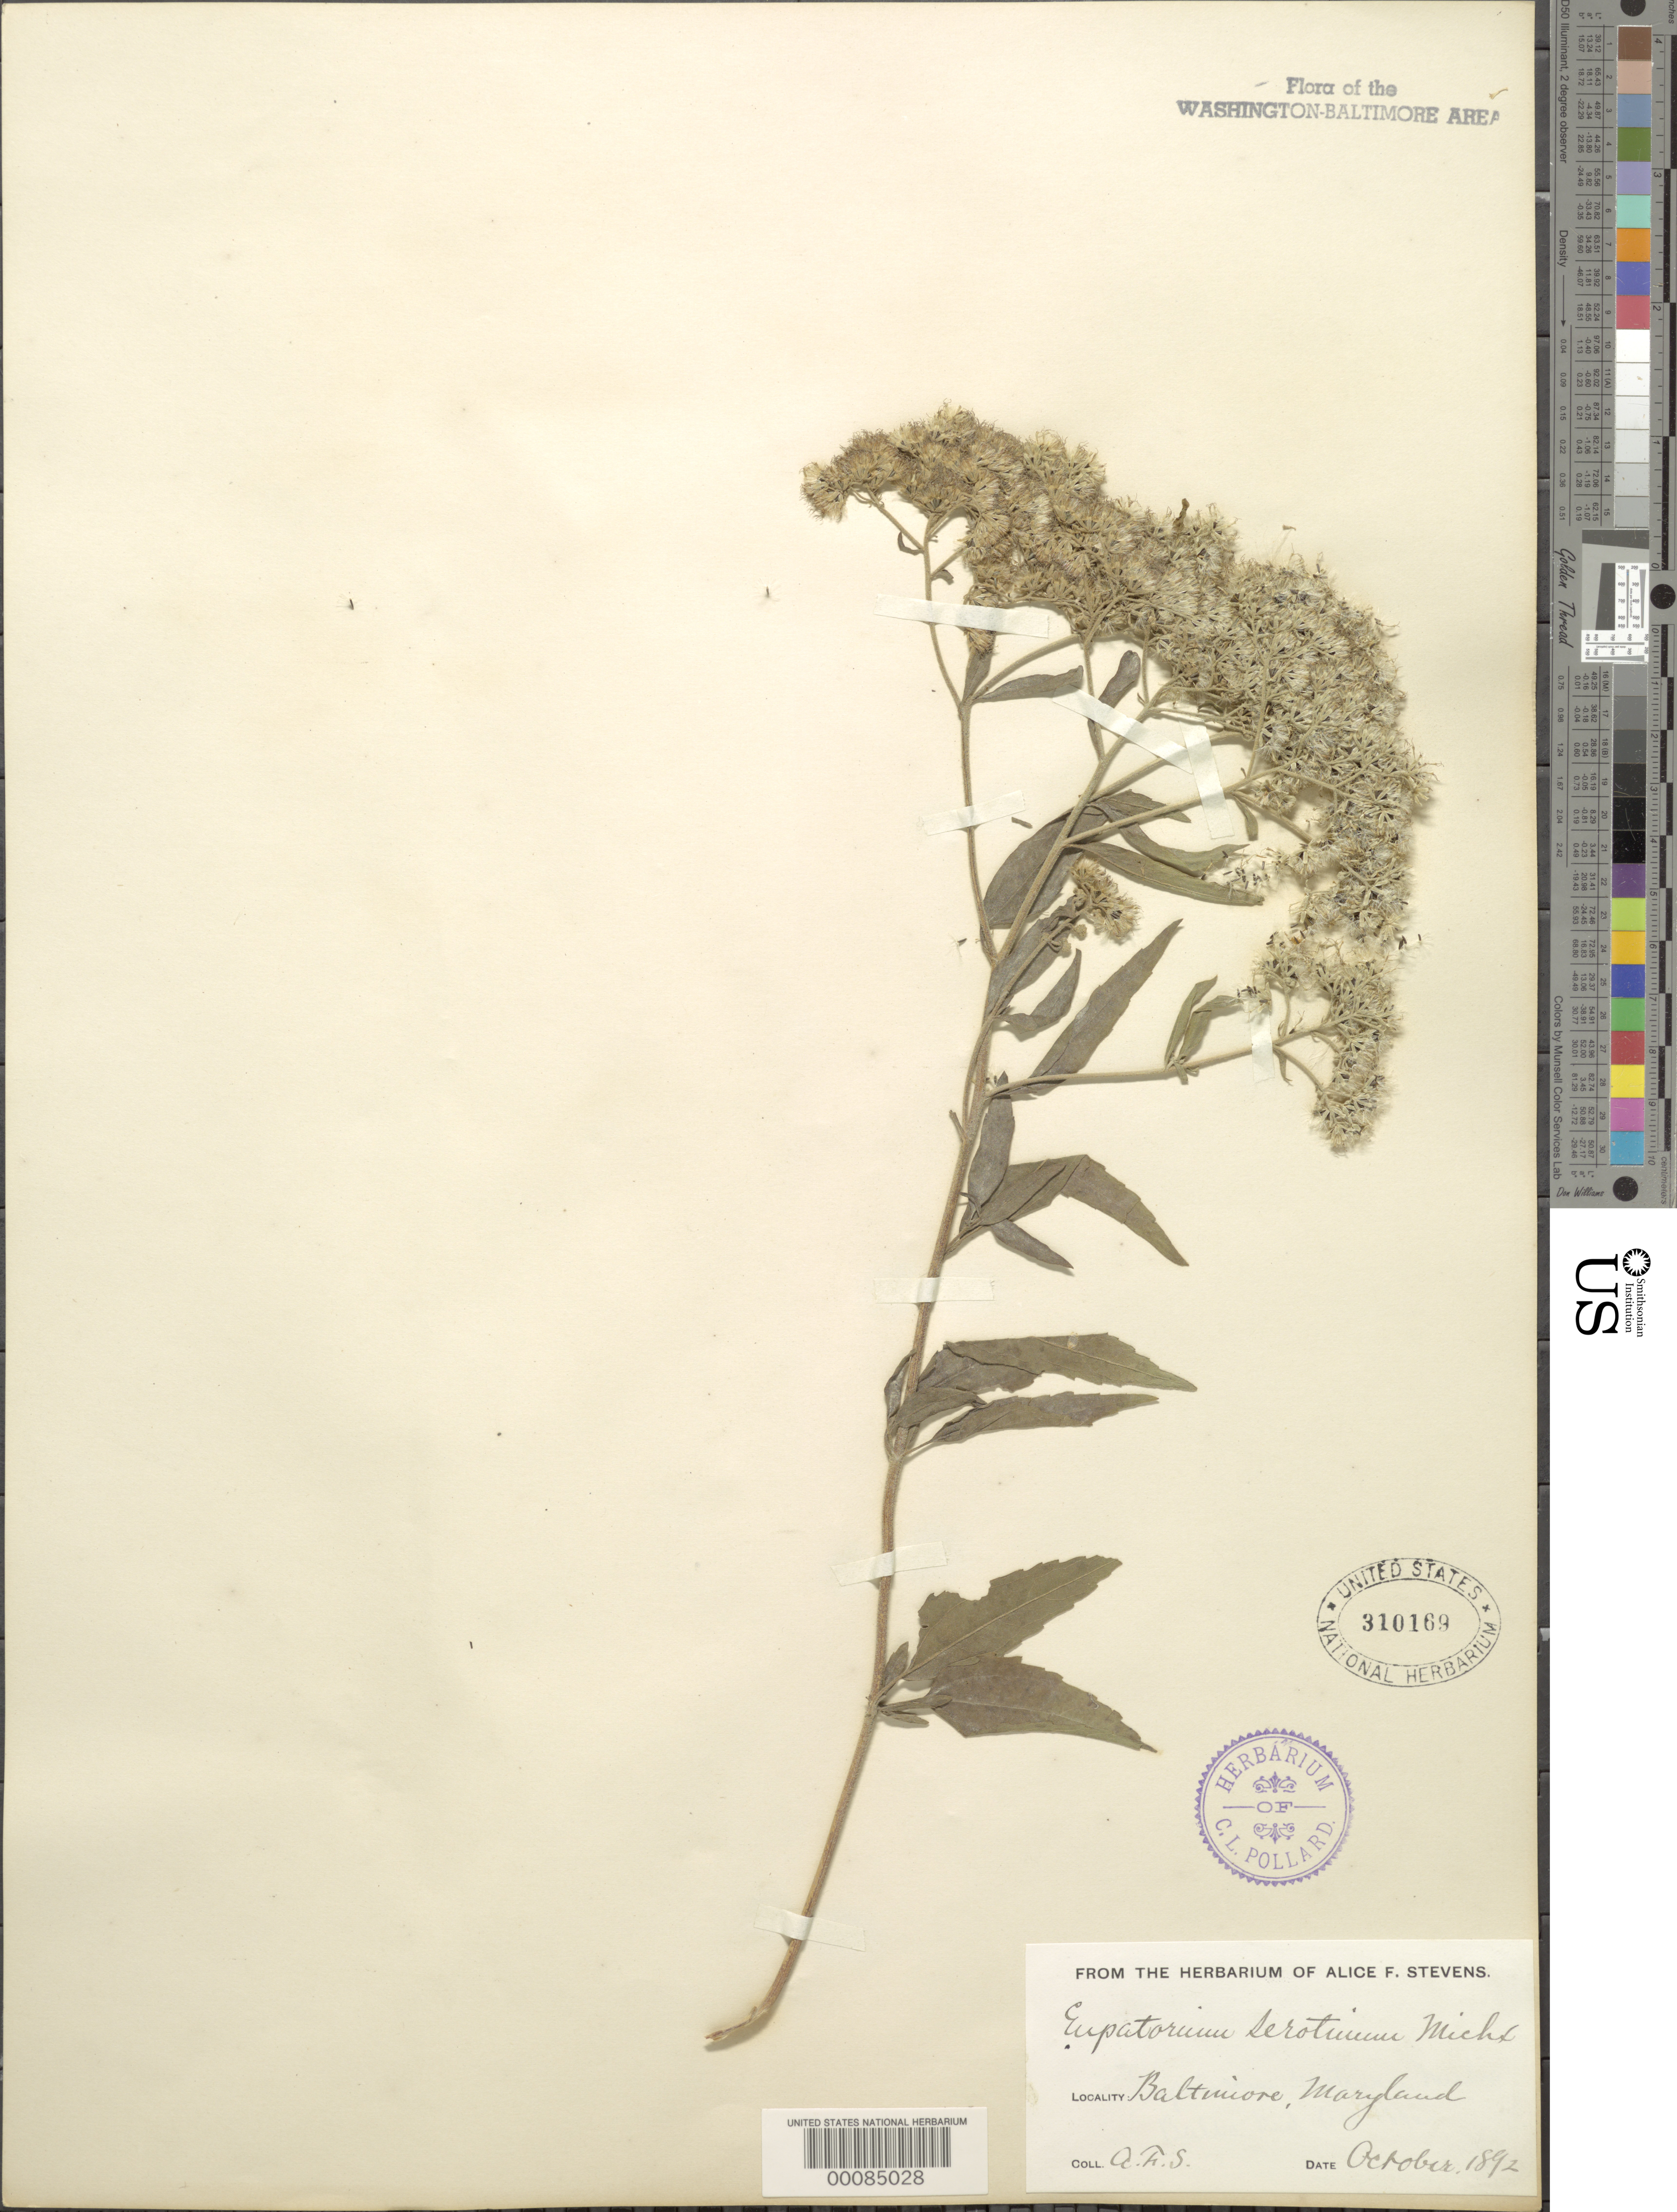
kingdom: Plantae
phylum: Tracheophyta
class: Magnoliopsida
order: Asterales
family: Asteraceae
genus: Eupatorium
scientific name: Eupatorium serotinum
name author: Michx.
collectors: A. Stevens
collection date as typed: Oct 1892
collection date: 1892-10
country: United States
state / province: Maryland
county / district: City of Baltimore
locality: Baltimore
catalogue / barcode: US 310169